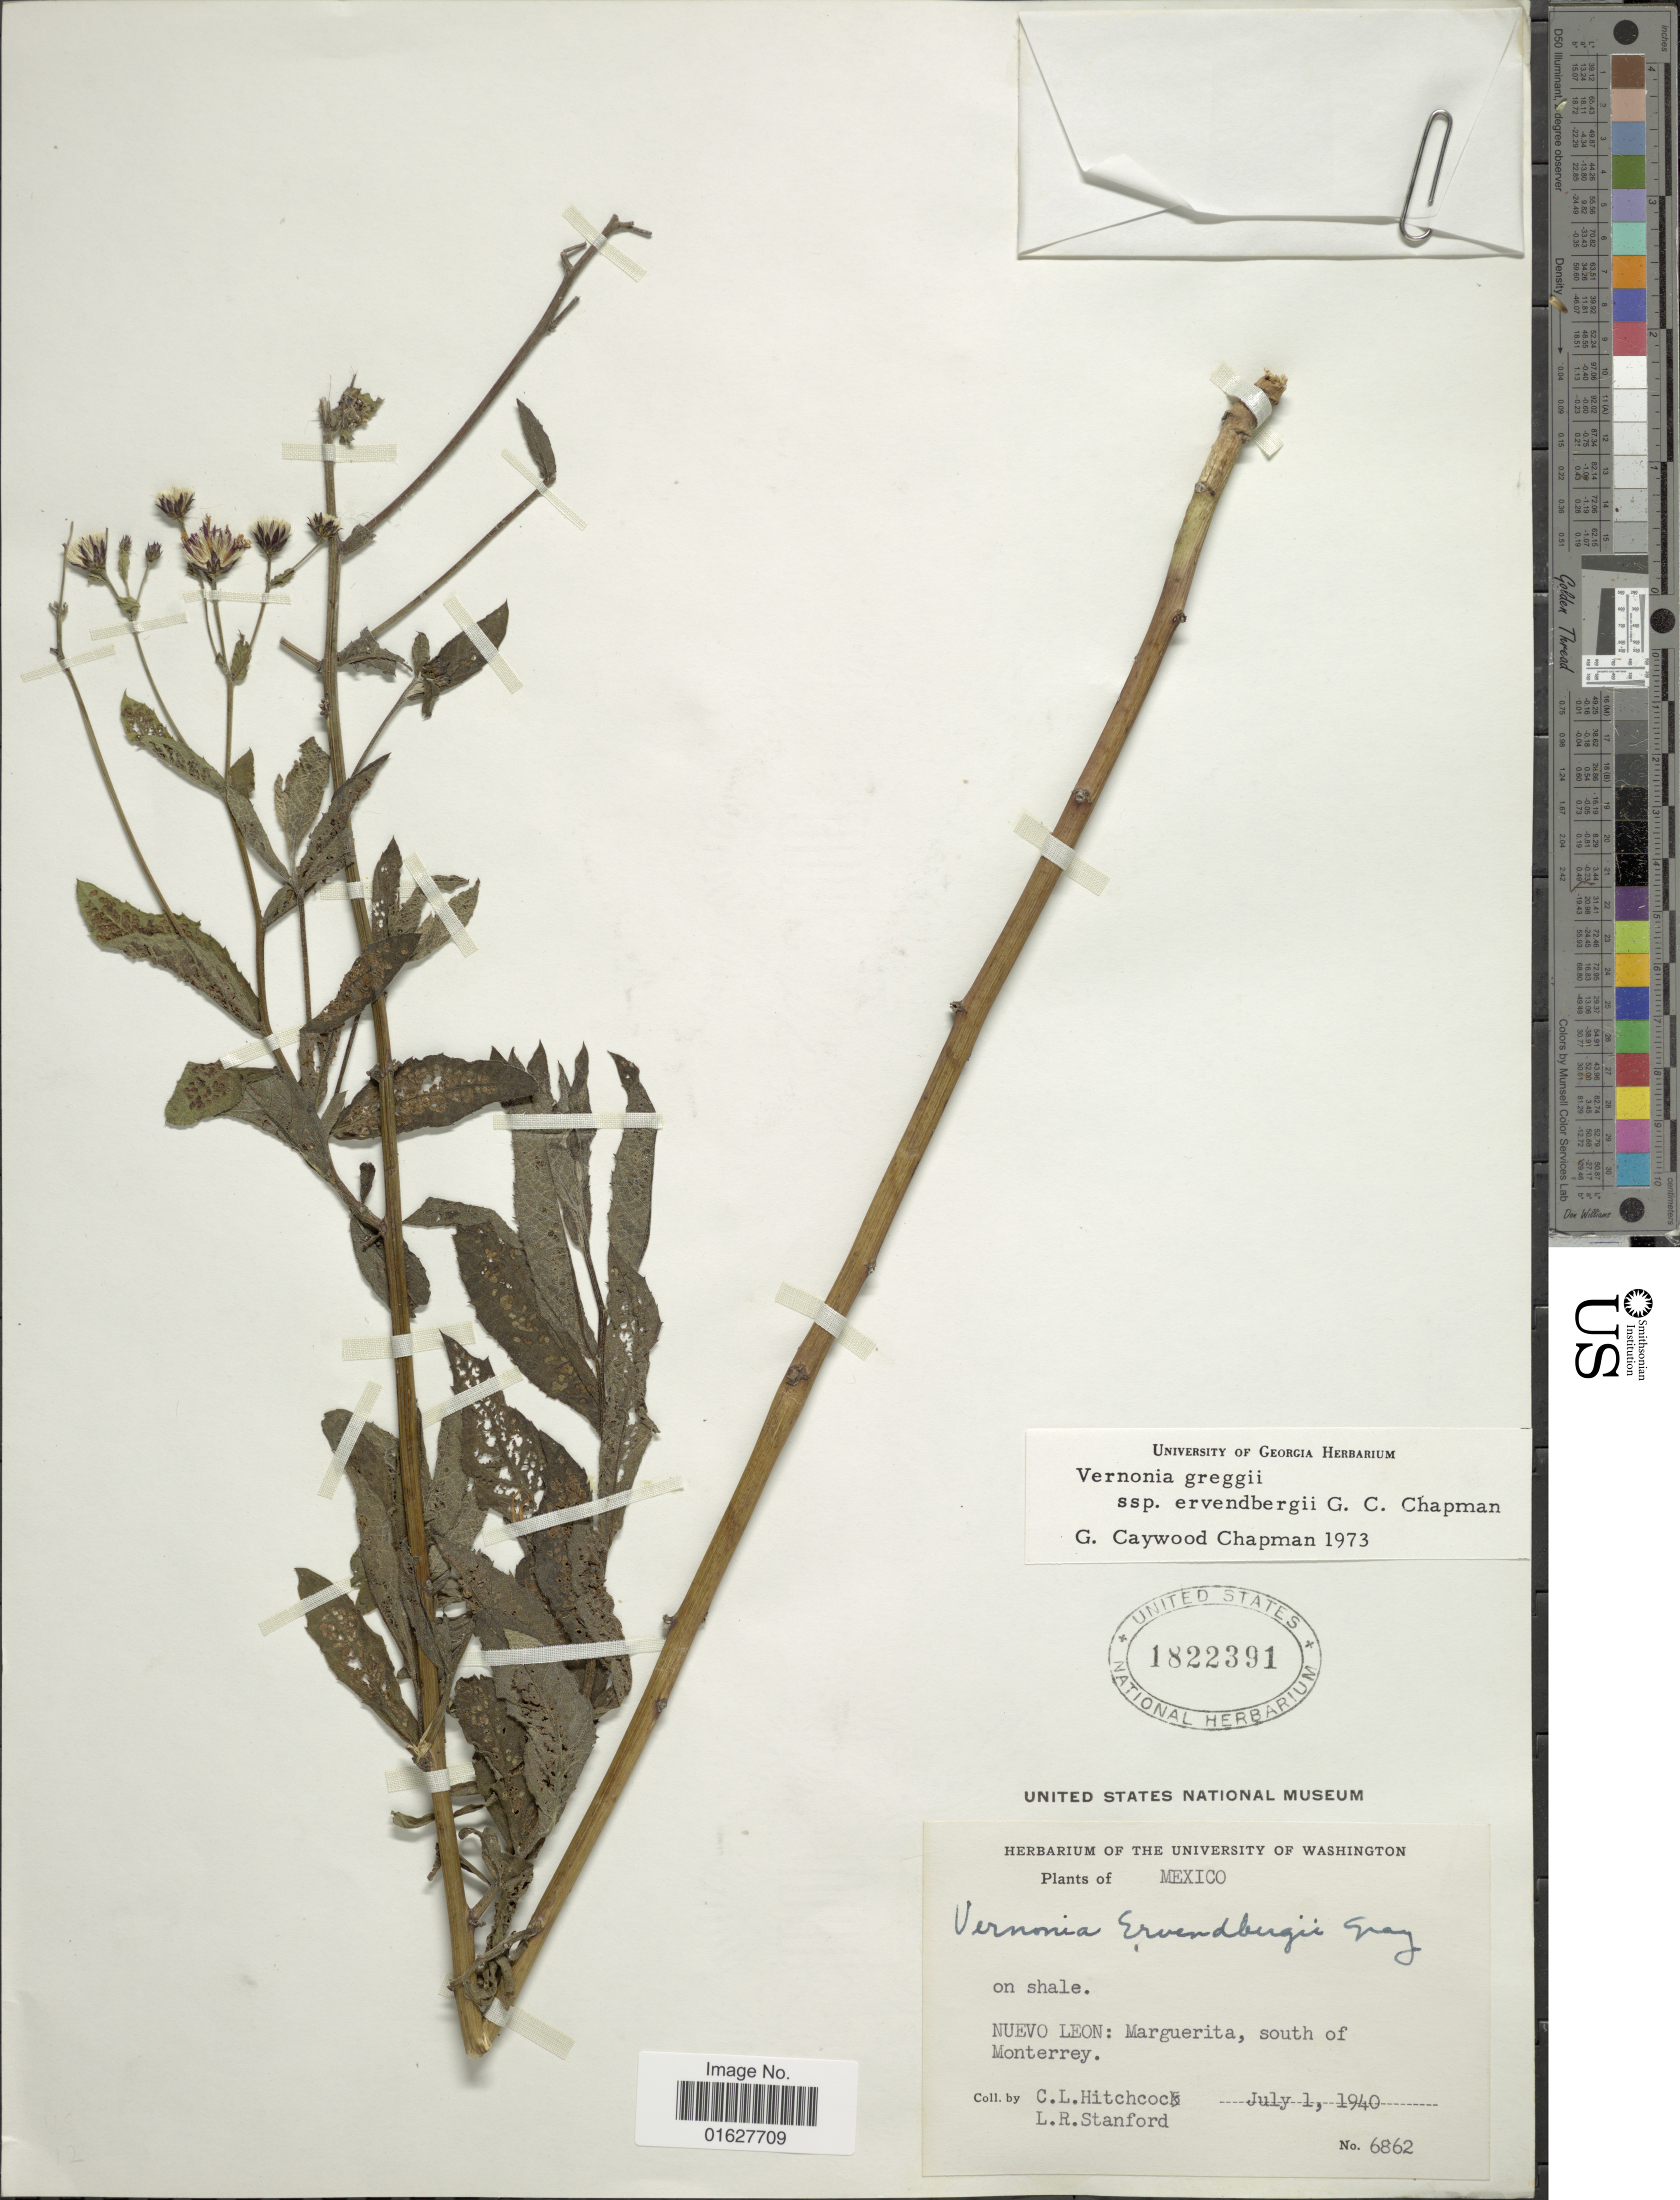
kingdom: Plantae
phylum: Tracheophyta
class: Magnoliopsida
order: Asterales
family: Asteraceae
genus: Vernonia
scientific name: Vernonia greggii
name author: A. Gray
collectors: C. L. Hitchcock & L. R. Stanford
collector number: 6862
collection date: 1940-07-01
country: Mexico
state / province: Nuevo León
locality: Mexico. Nuevo León: Marguerita, south of Monterrey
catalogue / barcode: US 1822391